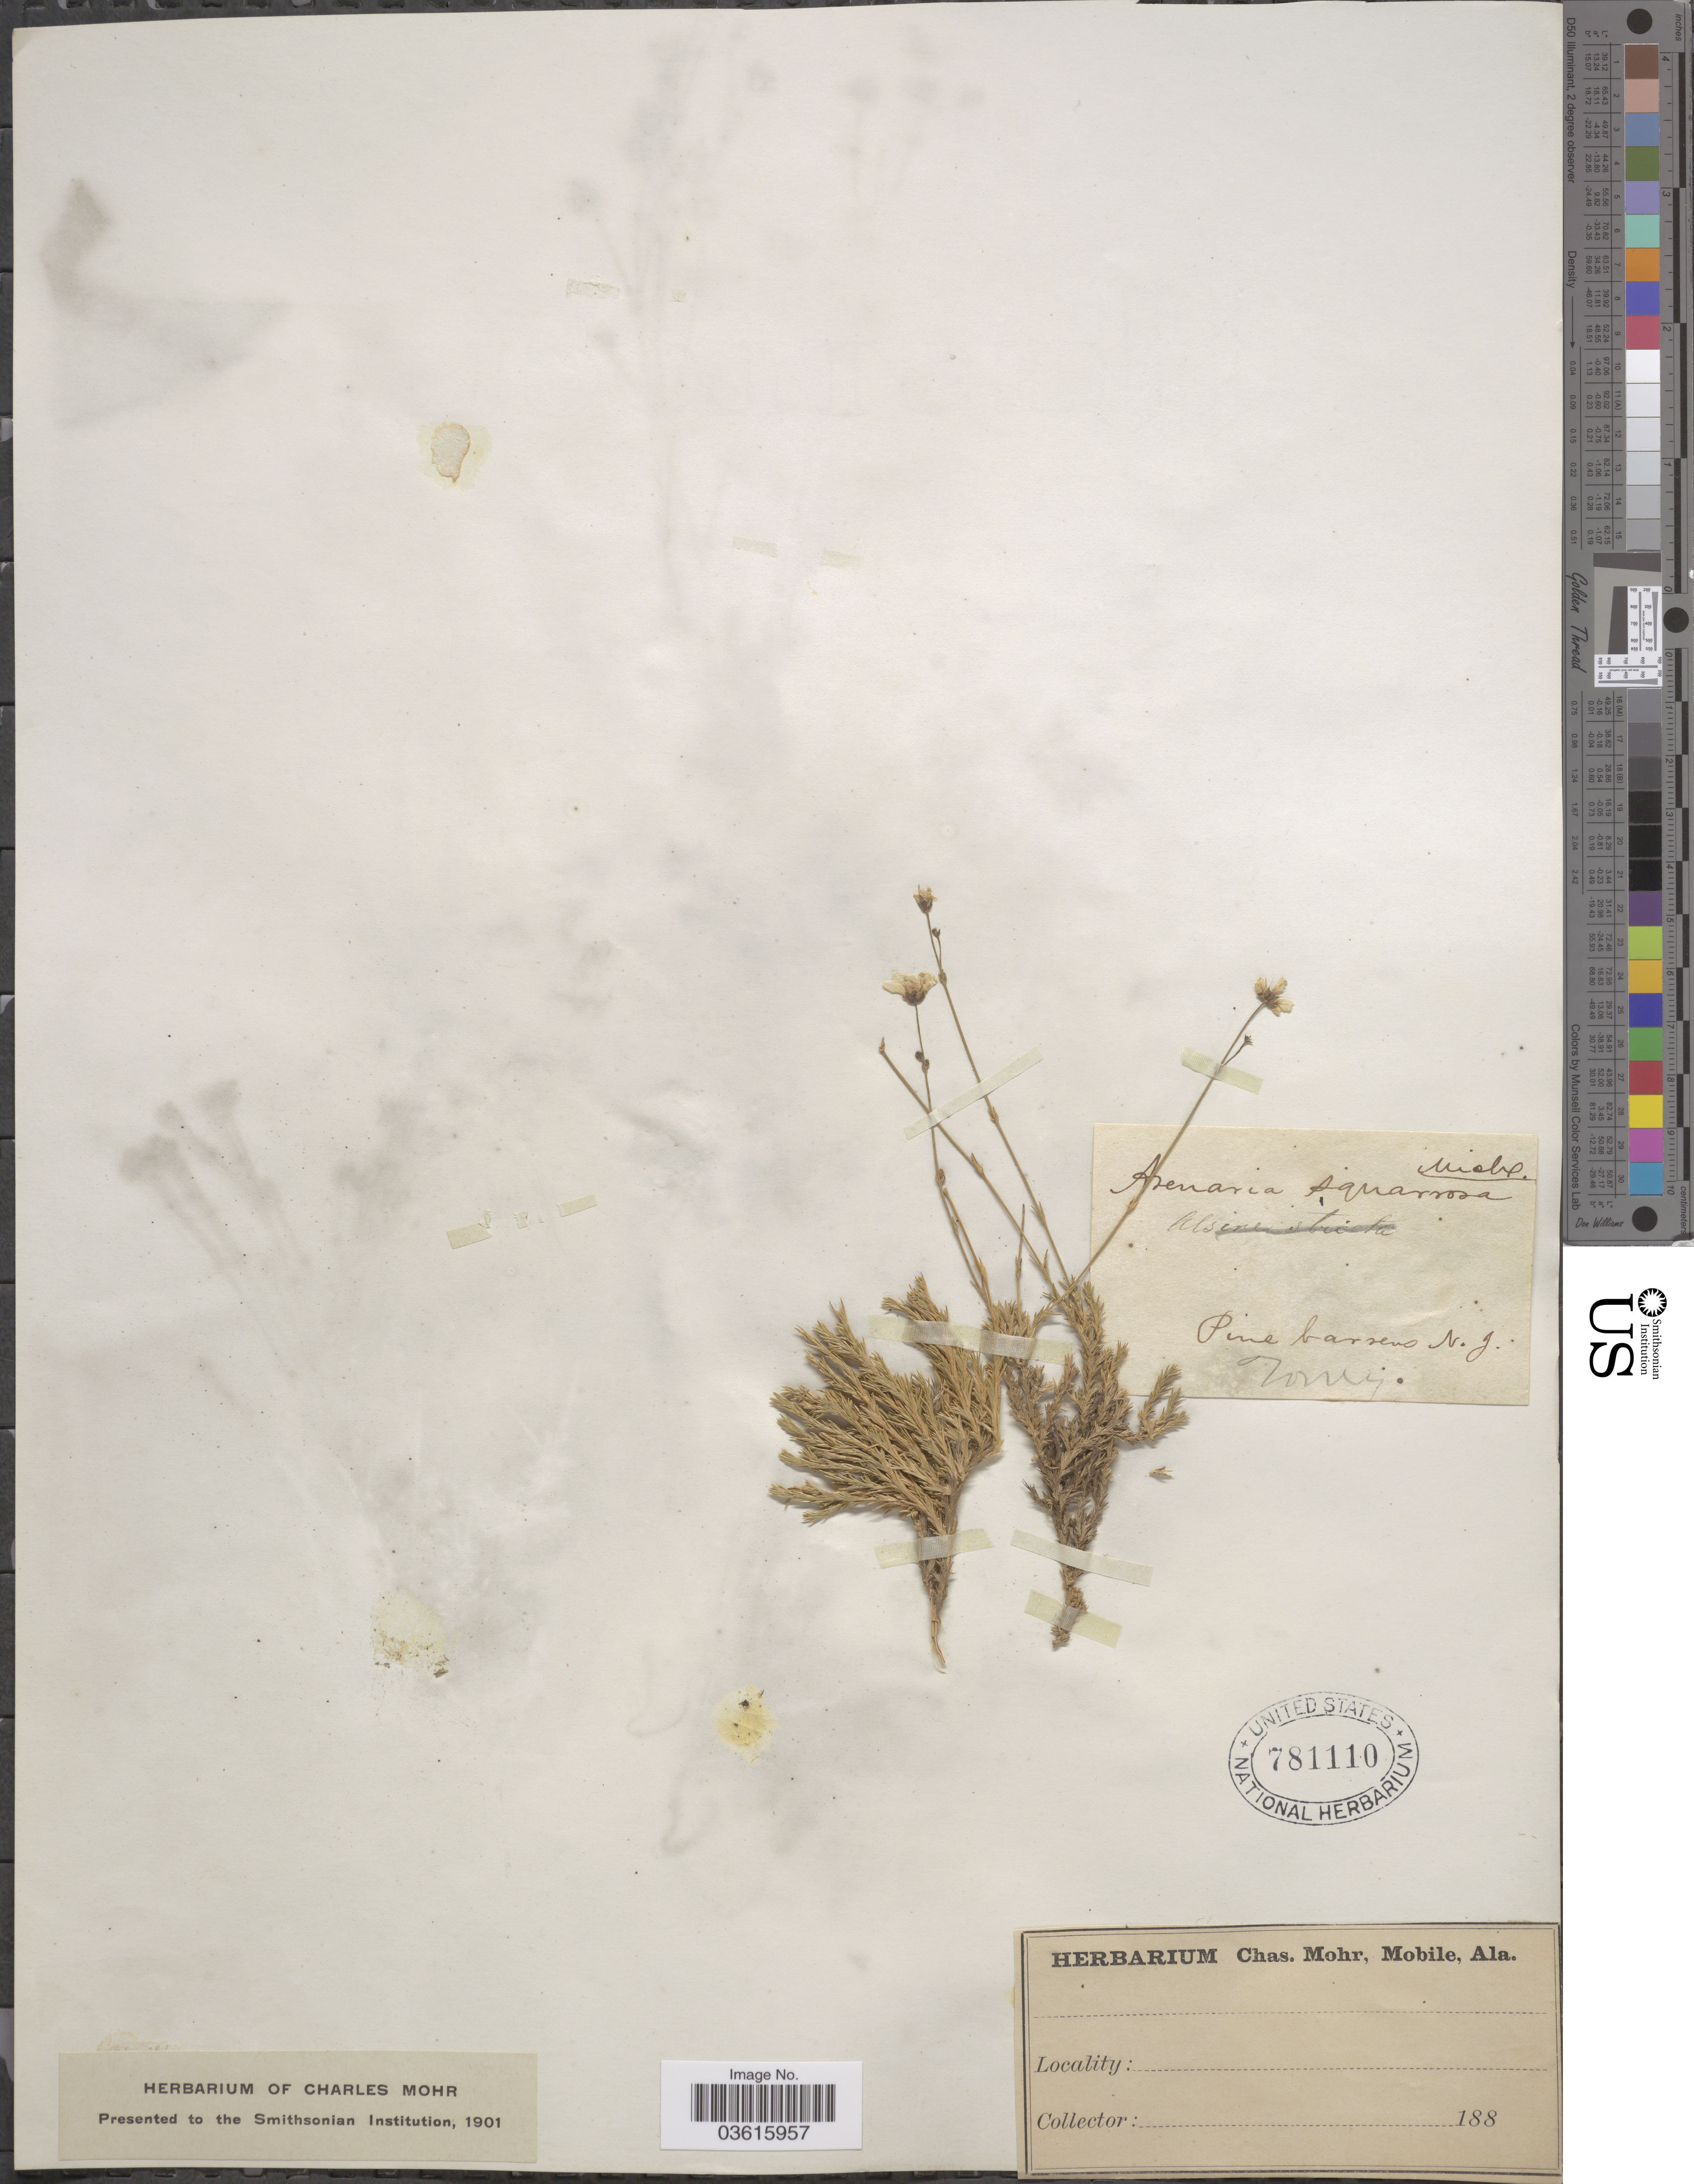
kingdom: Plantae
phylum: Tracheophyta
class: Magnoliopsida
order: Caryophyllales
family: Caryophyllaceae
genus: Minuartia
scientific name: Minuartia caroliniana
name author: (Walter) Mattf.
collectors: ex herb. Charles Mohr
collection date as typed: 188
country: United States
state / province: New Jersey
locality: Pine barrens.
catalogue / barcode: US 781110